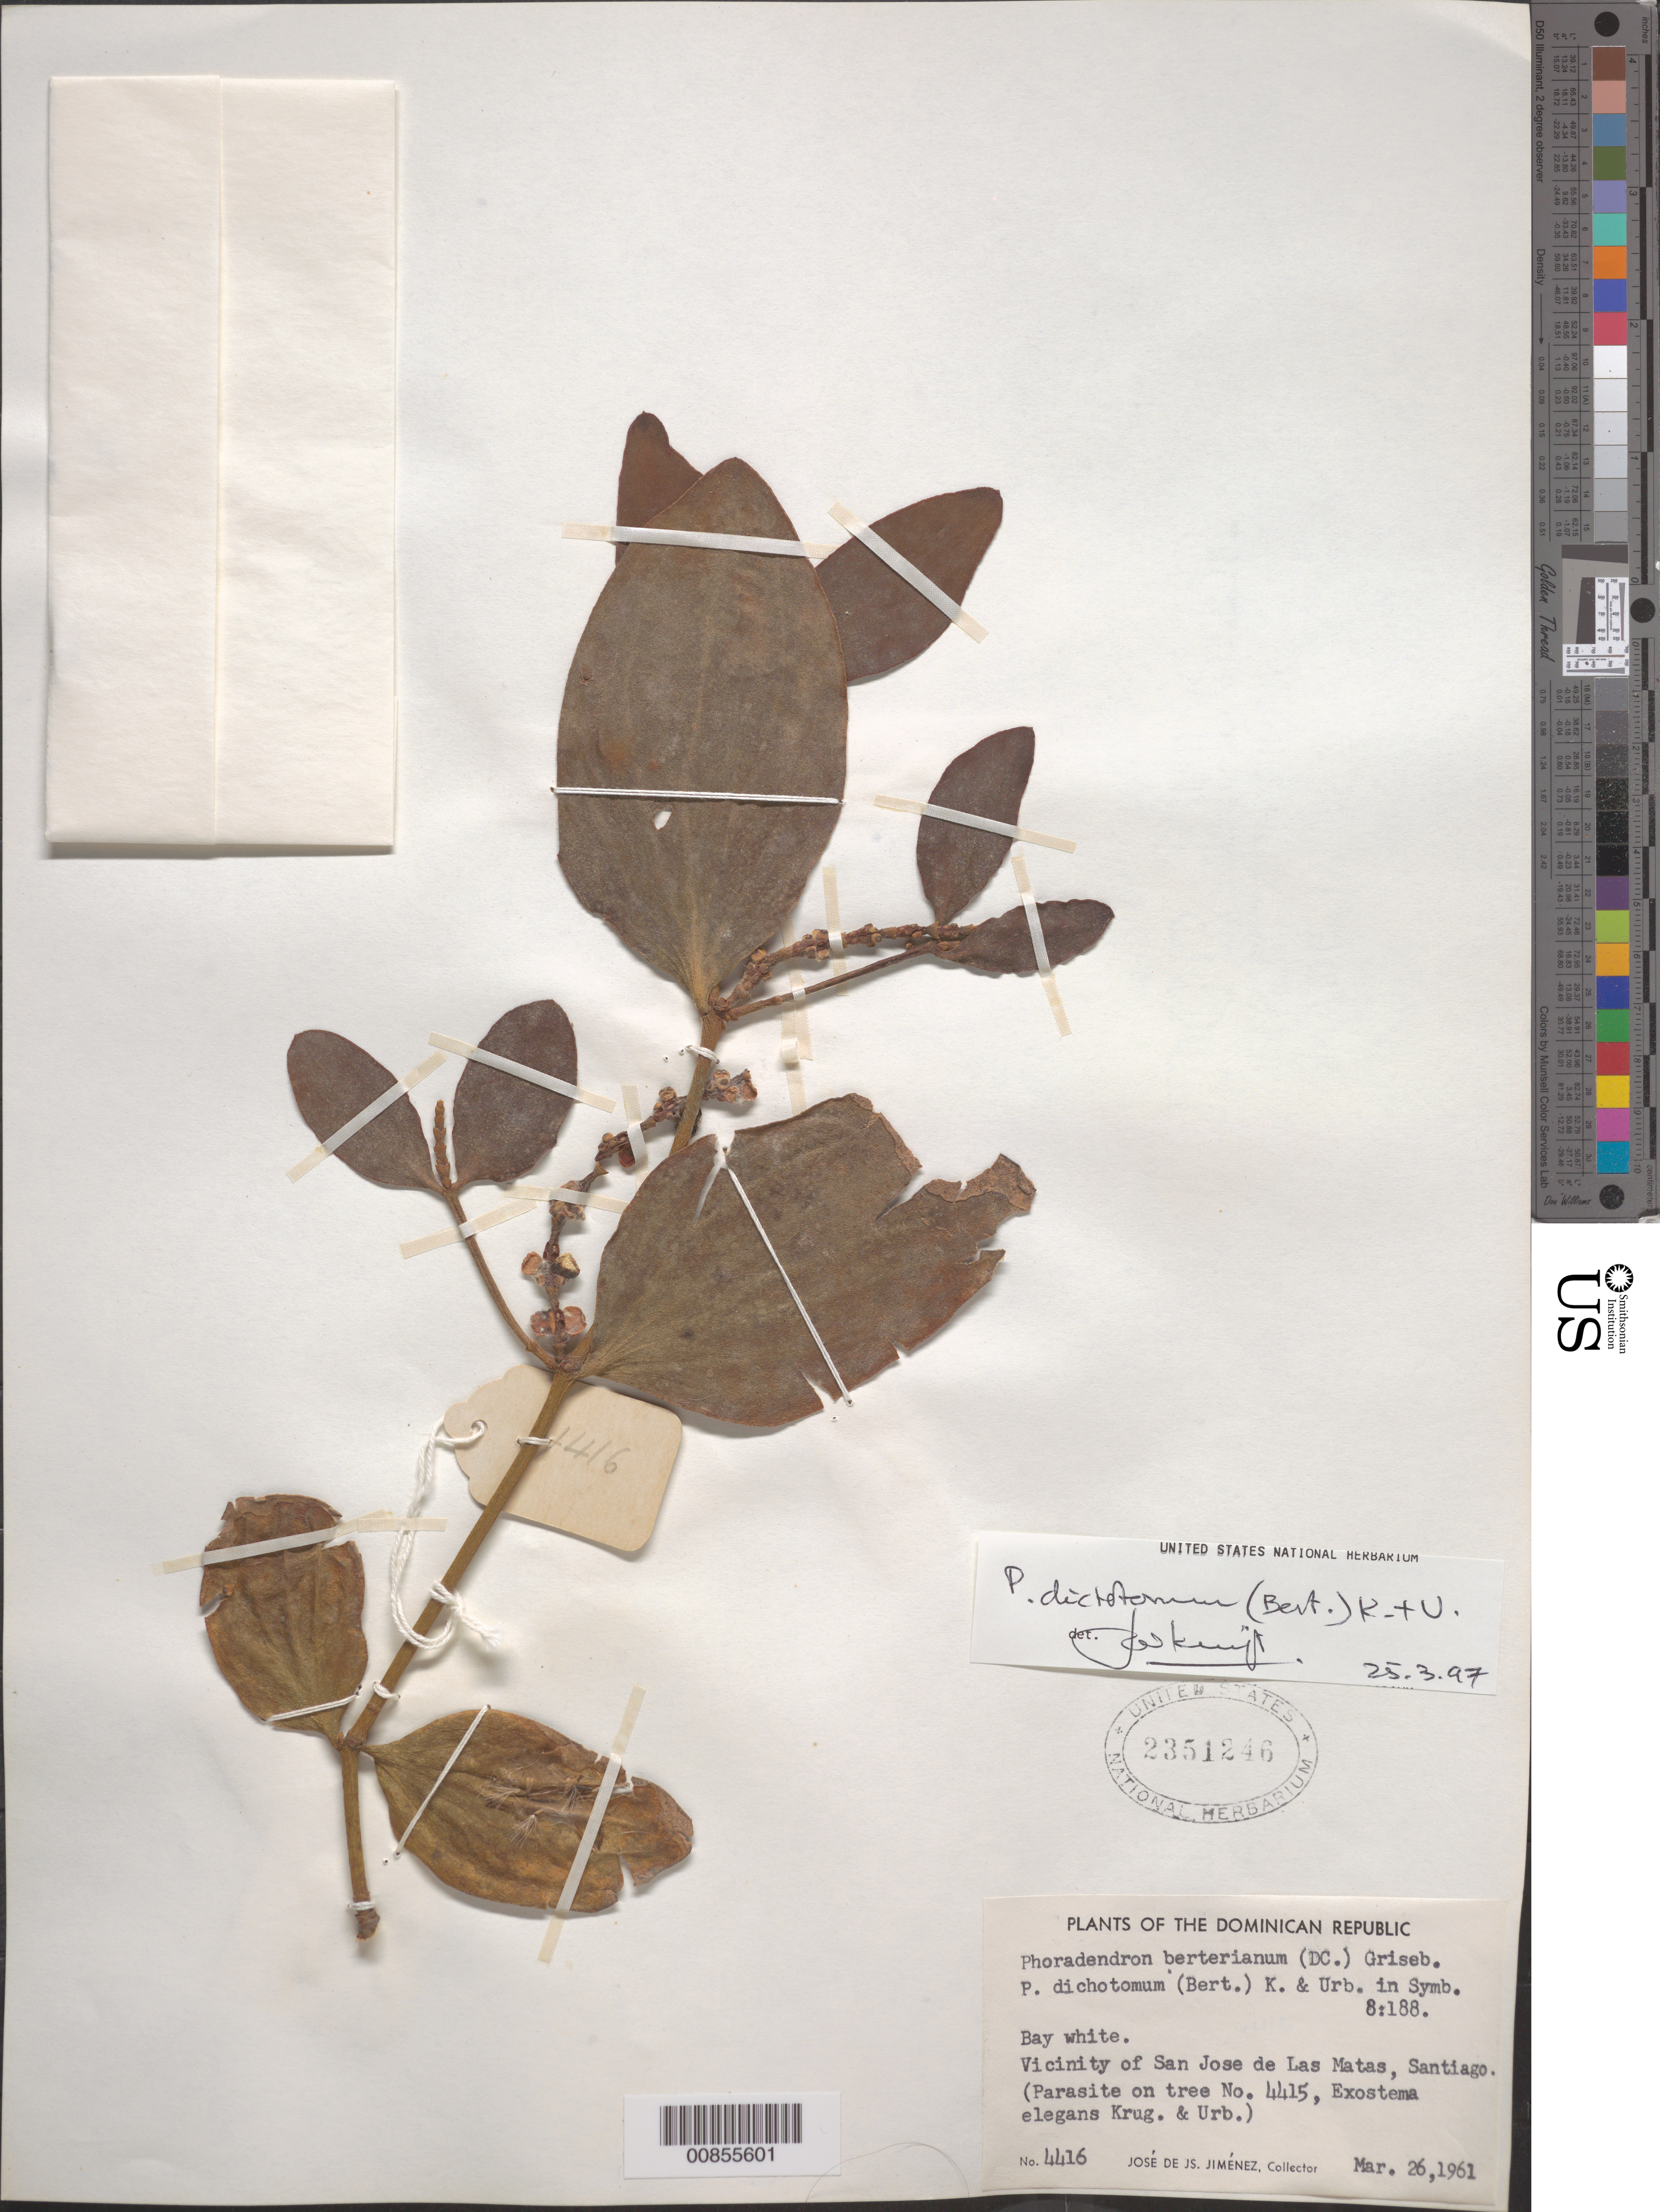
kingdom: Plantae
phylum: Tracheophyta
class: Magnoliopsida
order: Santalales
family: Viscaceae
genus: Phoradendron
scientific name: Phoradendron berteroanum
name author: (DC.) Nutt.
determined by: Kuijt, Job, (CANADA)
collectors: J. J. Jiménez Almonte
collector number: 4416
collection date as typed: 26 Mar 1961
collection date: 1961-03-26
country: Dominican Republic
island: Hispaniola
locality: Vicinity of San José de las Matas, Santiago.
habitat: On tree No. 4415, Exostema elegans Krug. & Urb.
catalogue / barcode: US 2351246